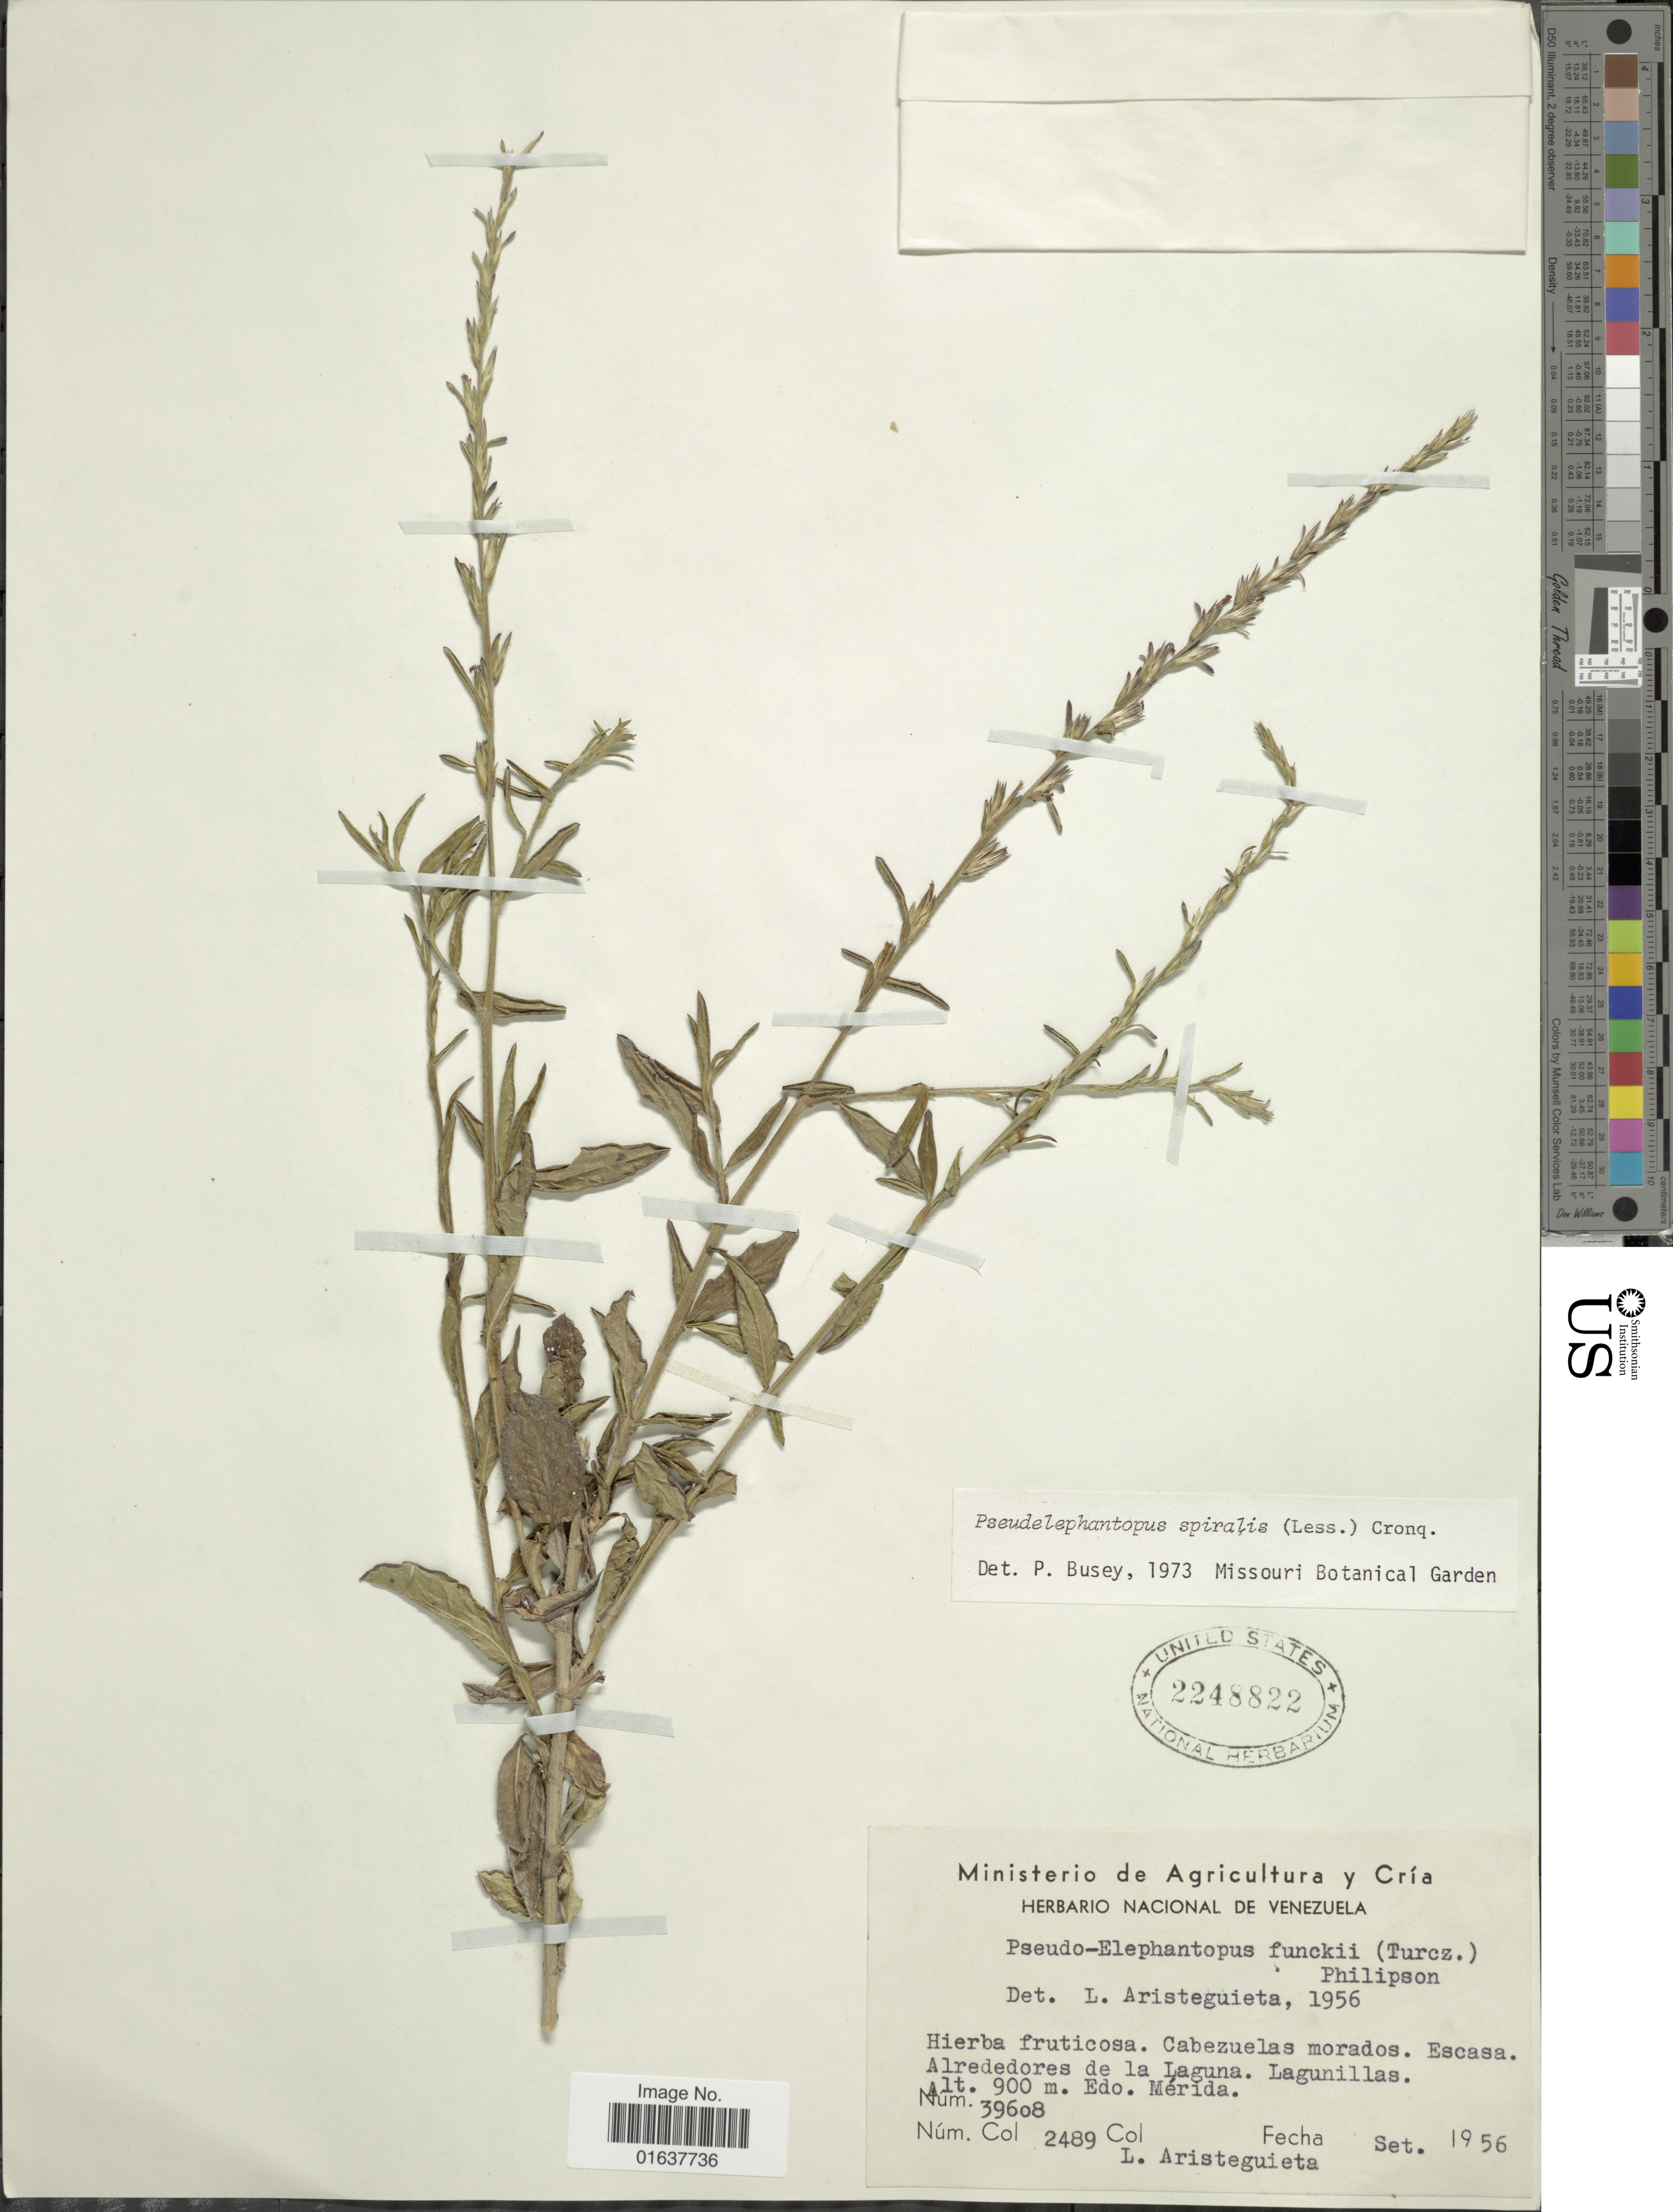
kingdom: Plantae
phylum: Tracheophyta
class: Magnoliopsida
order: Asterales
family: Asteraceae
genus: Pseudelephantopus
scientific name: Pseudelephantopus spiralis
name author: (Less.) Cronquist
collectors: L. Aristeguieta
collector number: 39608/2489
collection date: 1956-09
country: Venezuela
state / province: Mérida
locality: Cabezuelas moradas. Escasa. Alrededores de la Laguna. Lagunillas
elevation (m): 900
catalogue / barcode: US 2248822